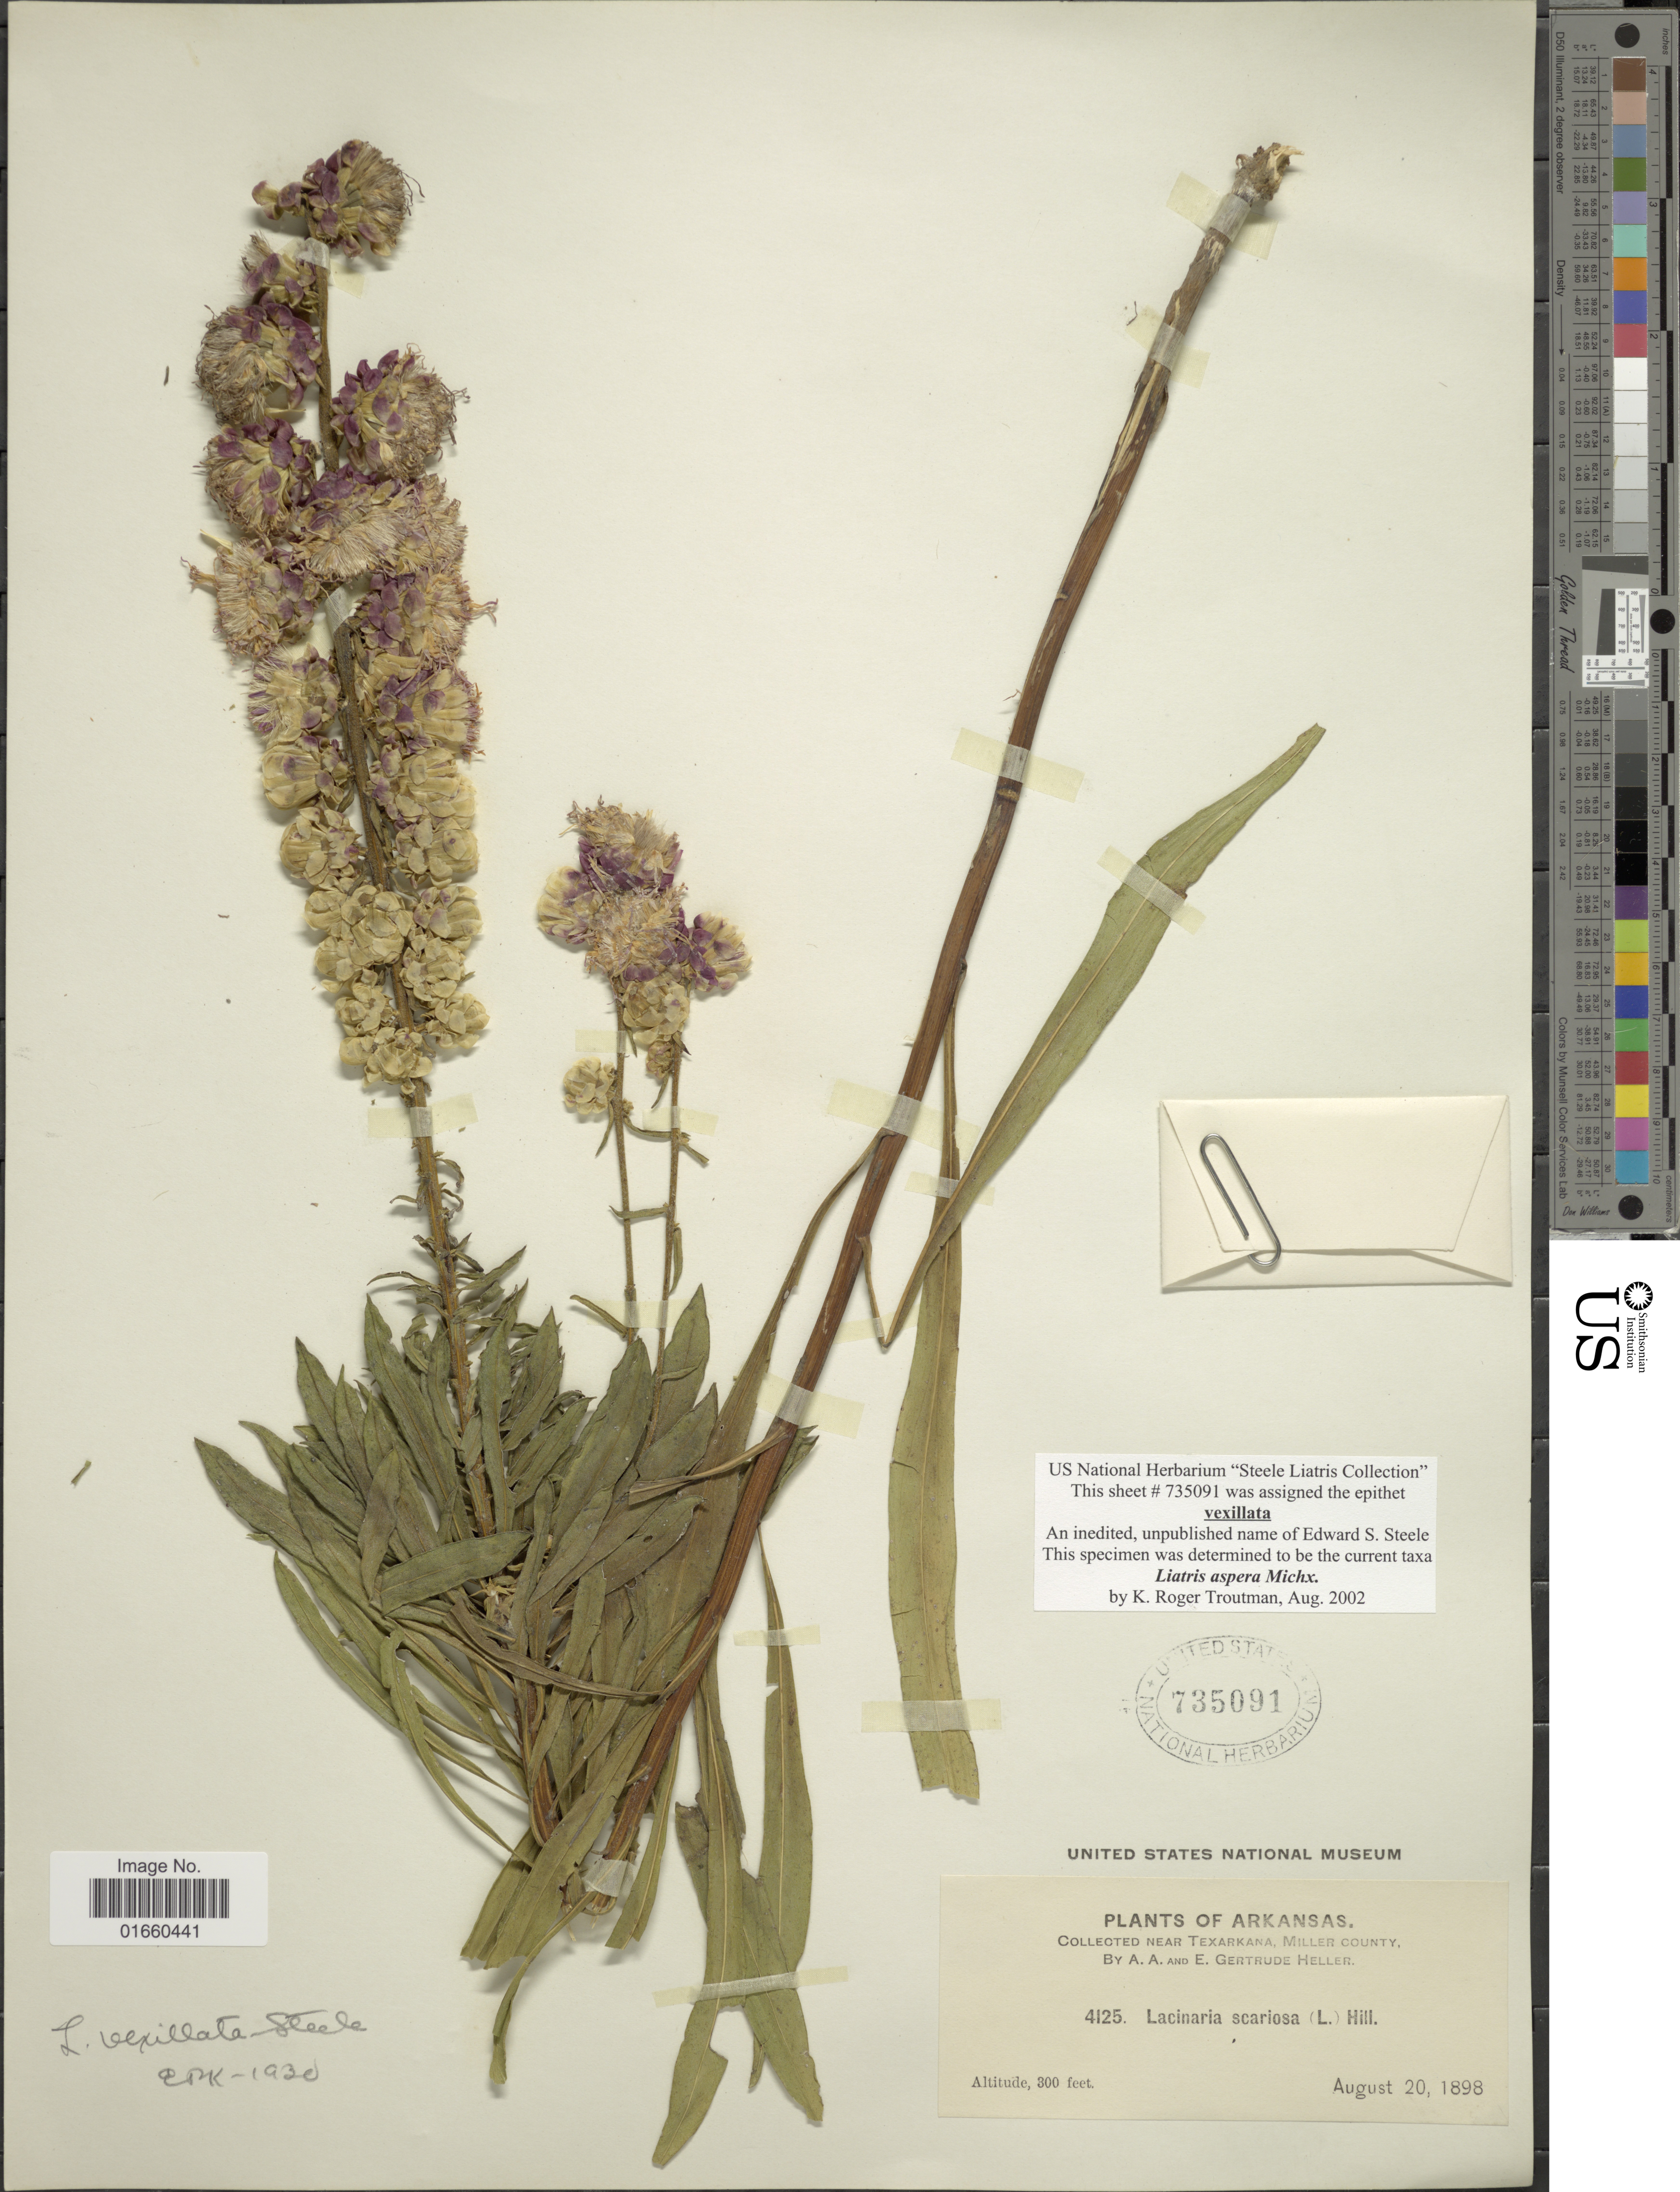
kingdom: Plantae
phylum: Tracheophyta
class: Magnoliopsida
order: Asterales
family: Asteraceae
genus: Liatris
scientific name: Liatris aspera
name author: Michx.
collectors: A. A. Heller & E. G. Heller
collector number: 4125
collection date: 1898-08-20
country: United States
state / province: Arkansas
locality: Near Texarkana, Miller County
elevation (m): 91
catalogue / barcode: US 735091